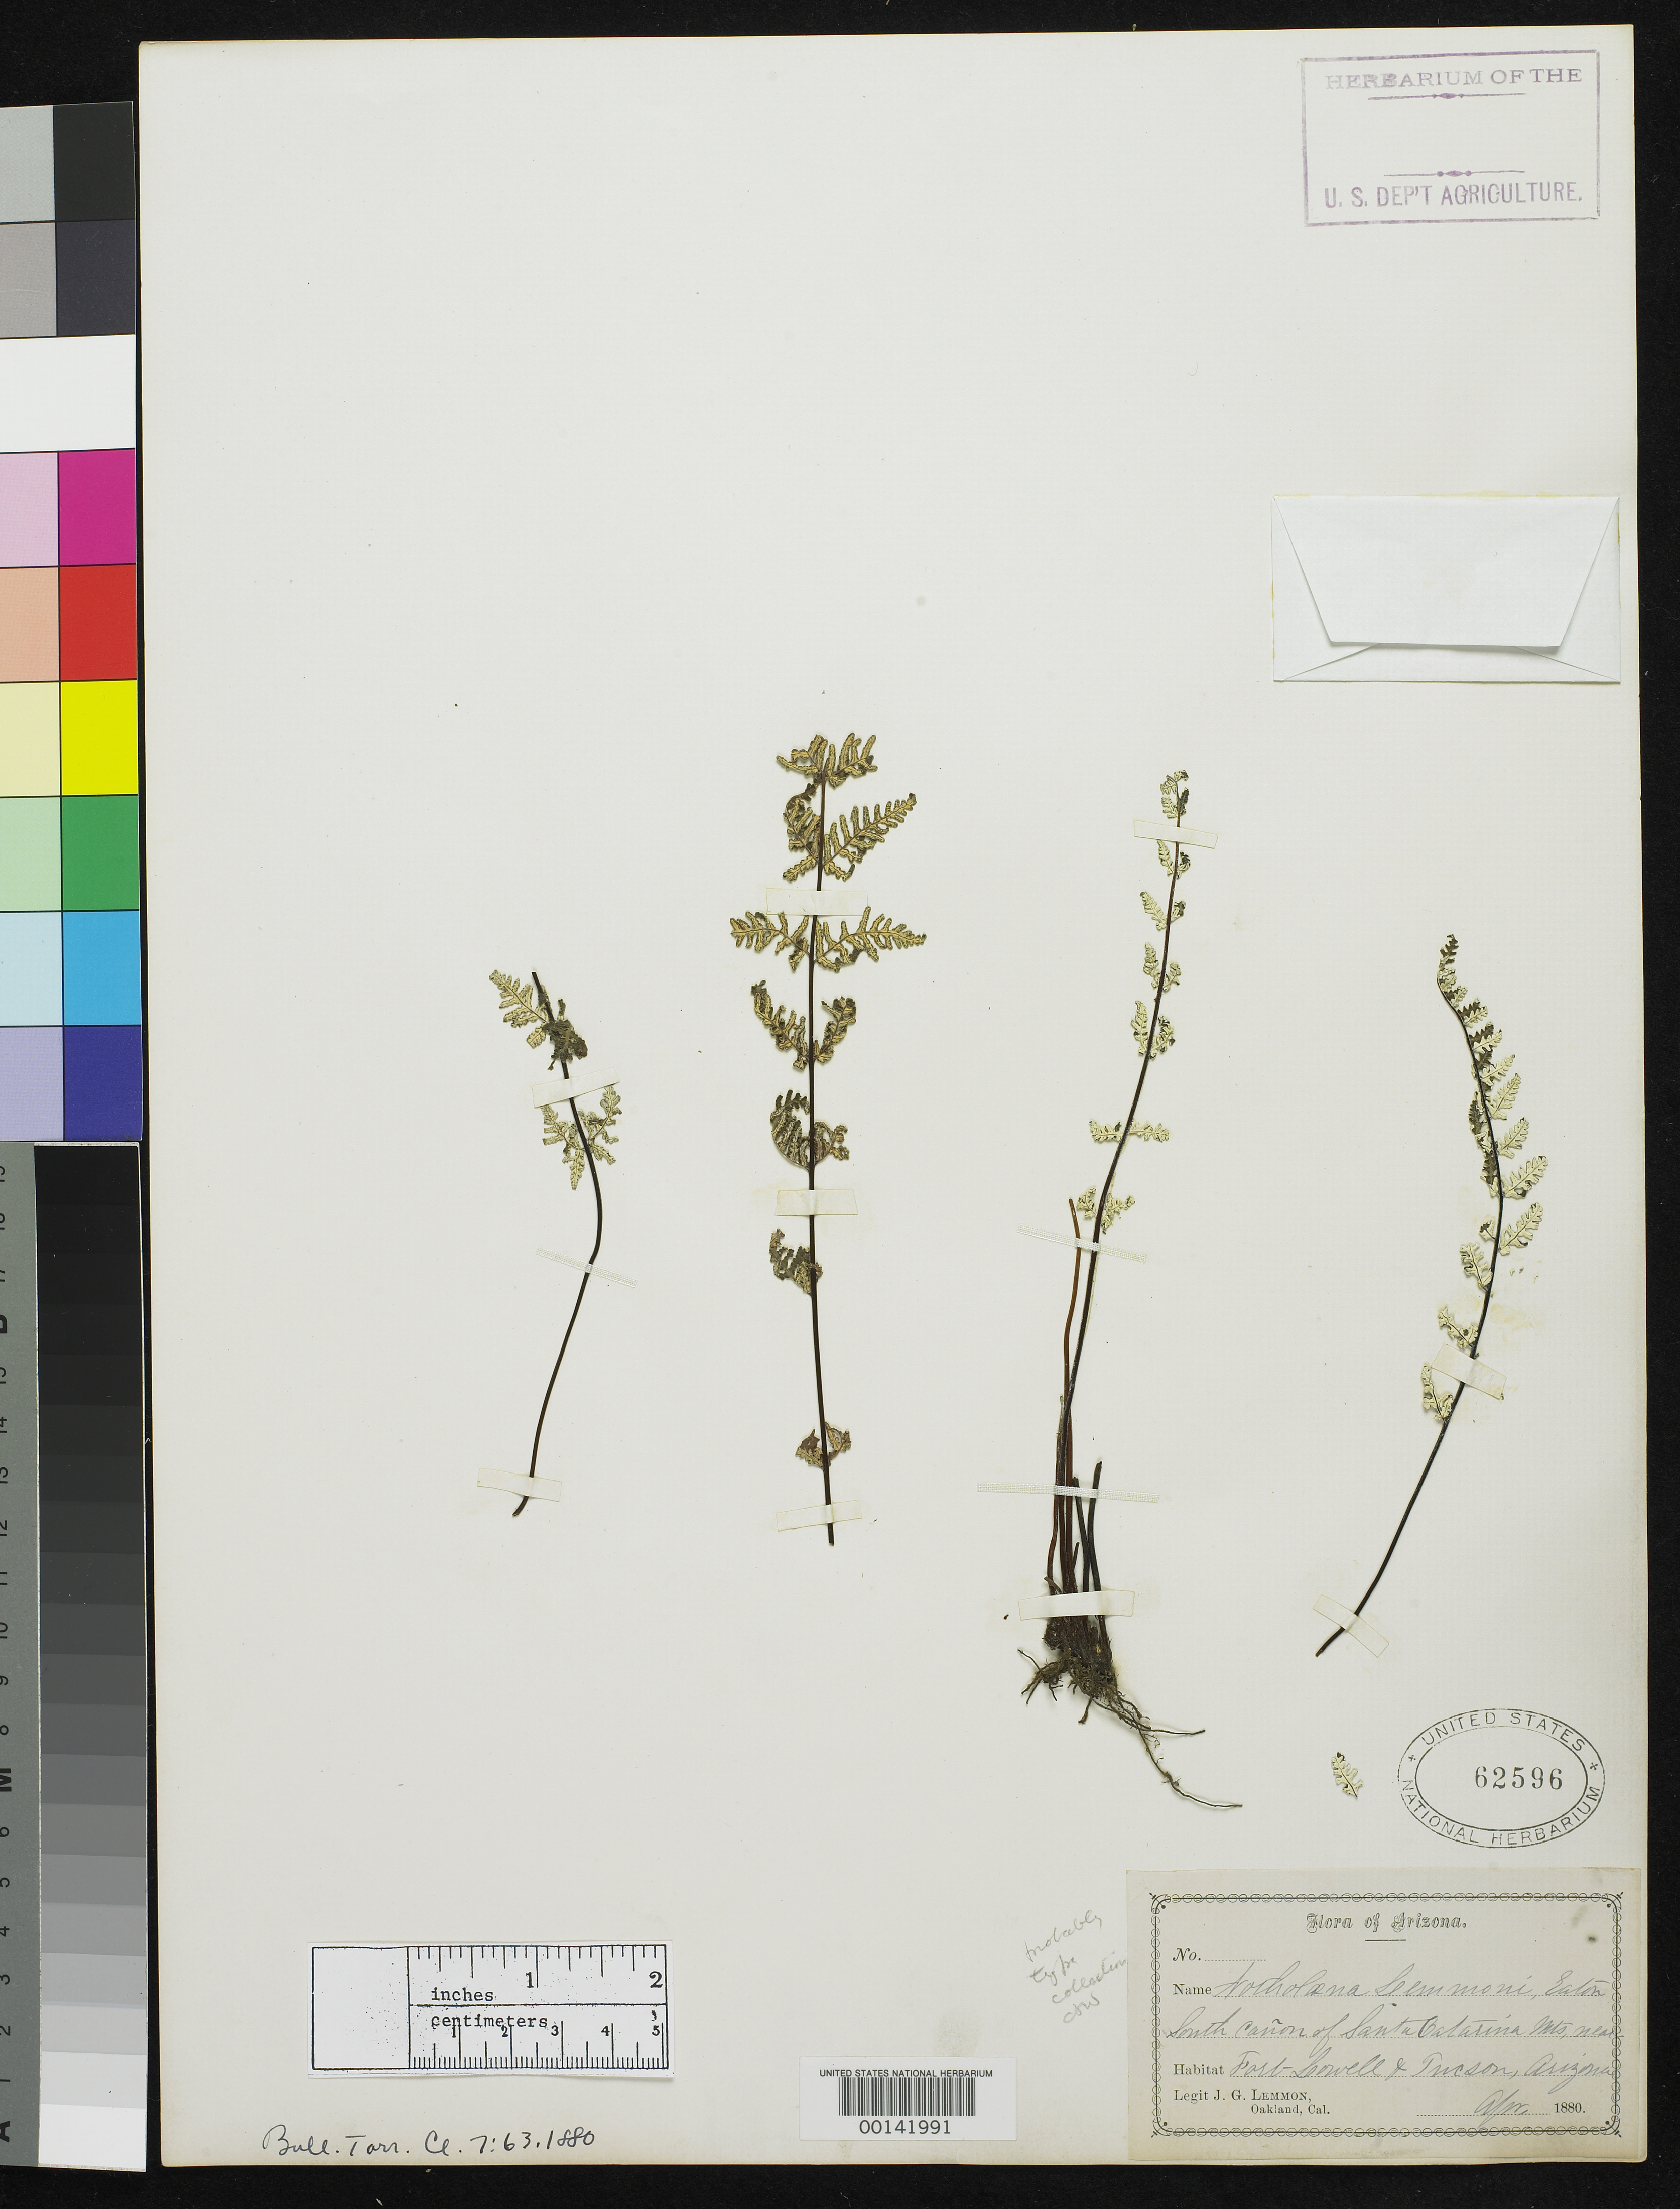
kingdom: Plantae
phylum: Tracheophyta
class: Polypodiopsida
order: Polypodiales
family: Pteridaceae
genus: Notholaena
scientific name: Notholaena lemmonii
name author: D.C. Eaton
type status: Type Collection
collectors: J. G. Lemmon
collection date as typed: Apr 1880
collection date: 1880-04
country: United States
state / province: Arizona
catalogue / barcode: US 62596